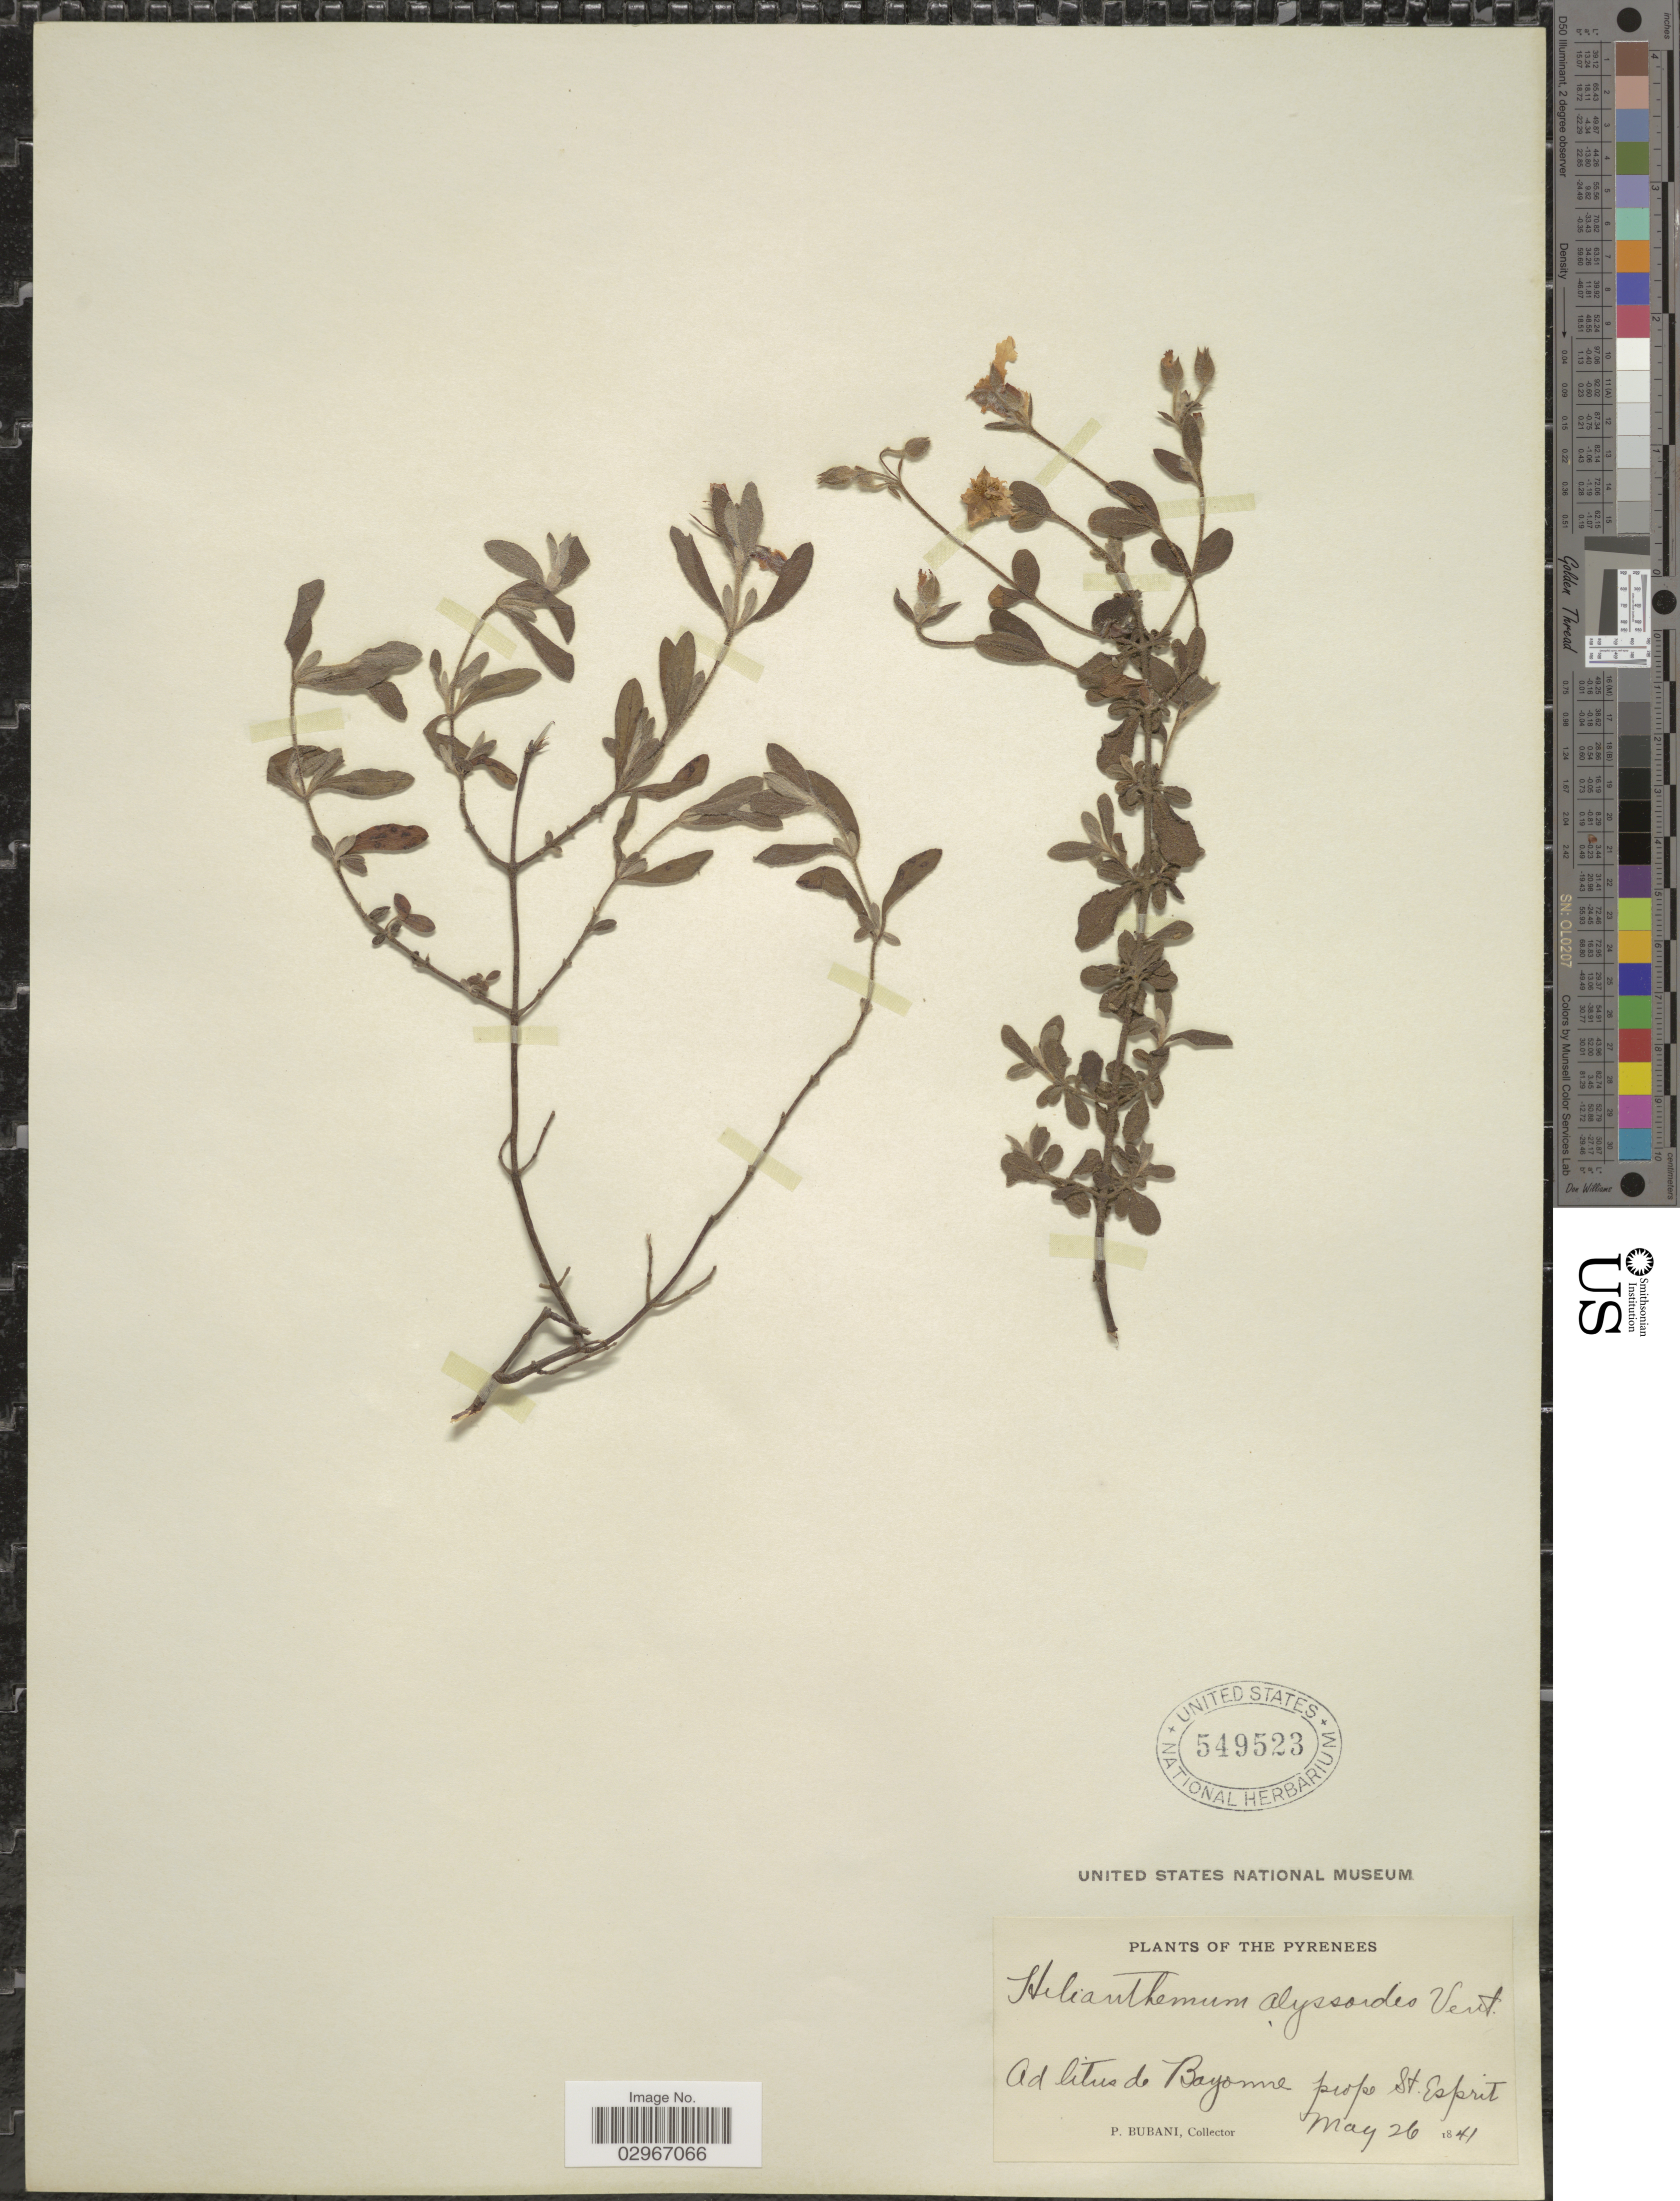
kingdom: Plantae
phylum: Tracheophyta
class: Magnoliopsida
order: Malvales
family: Cistaceae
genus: Helianthemum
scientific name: Helianthemum alyssoides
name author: (Lam.) Vent.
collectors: P. Bubani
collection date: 1841-05-26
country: France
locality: The Pyrenees. Ad litus de Bayonne prope St. Esprit.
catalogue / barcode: US 549523